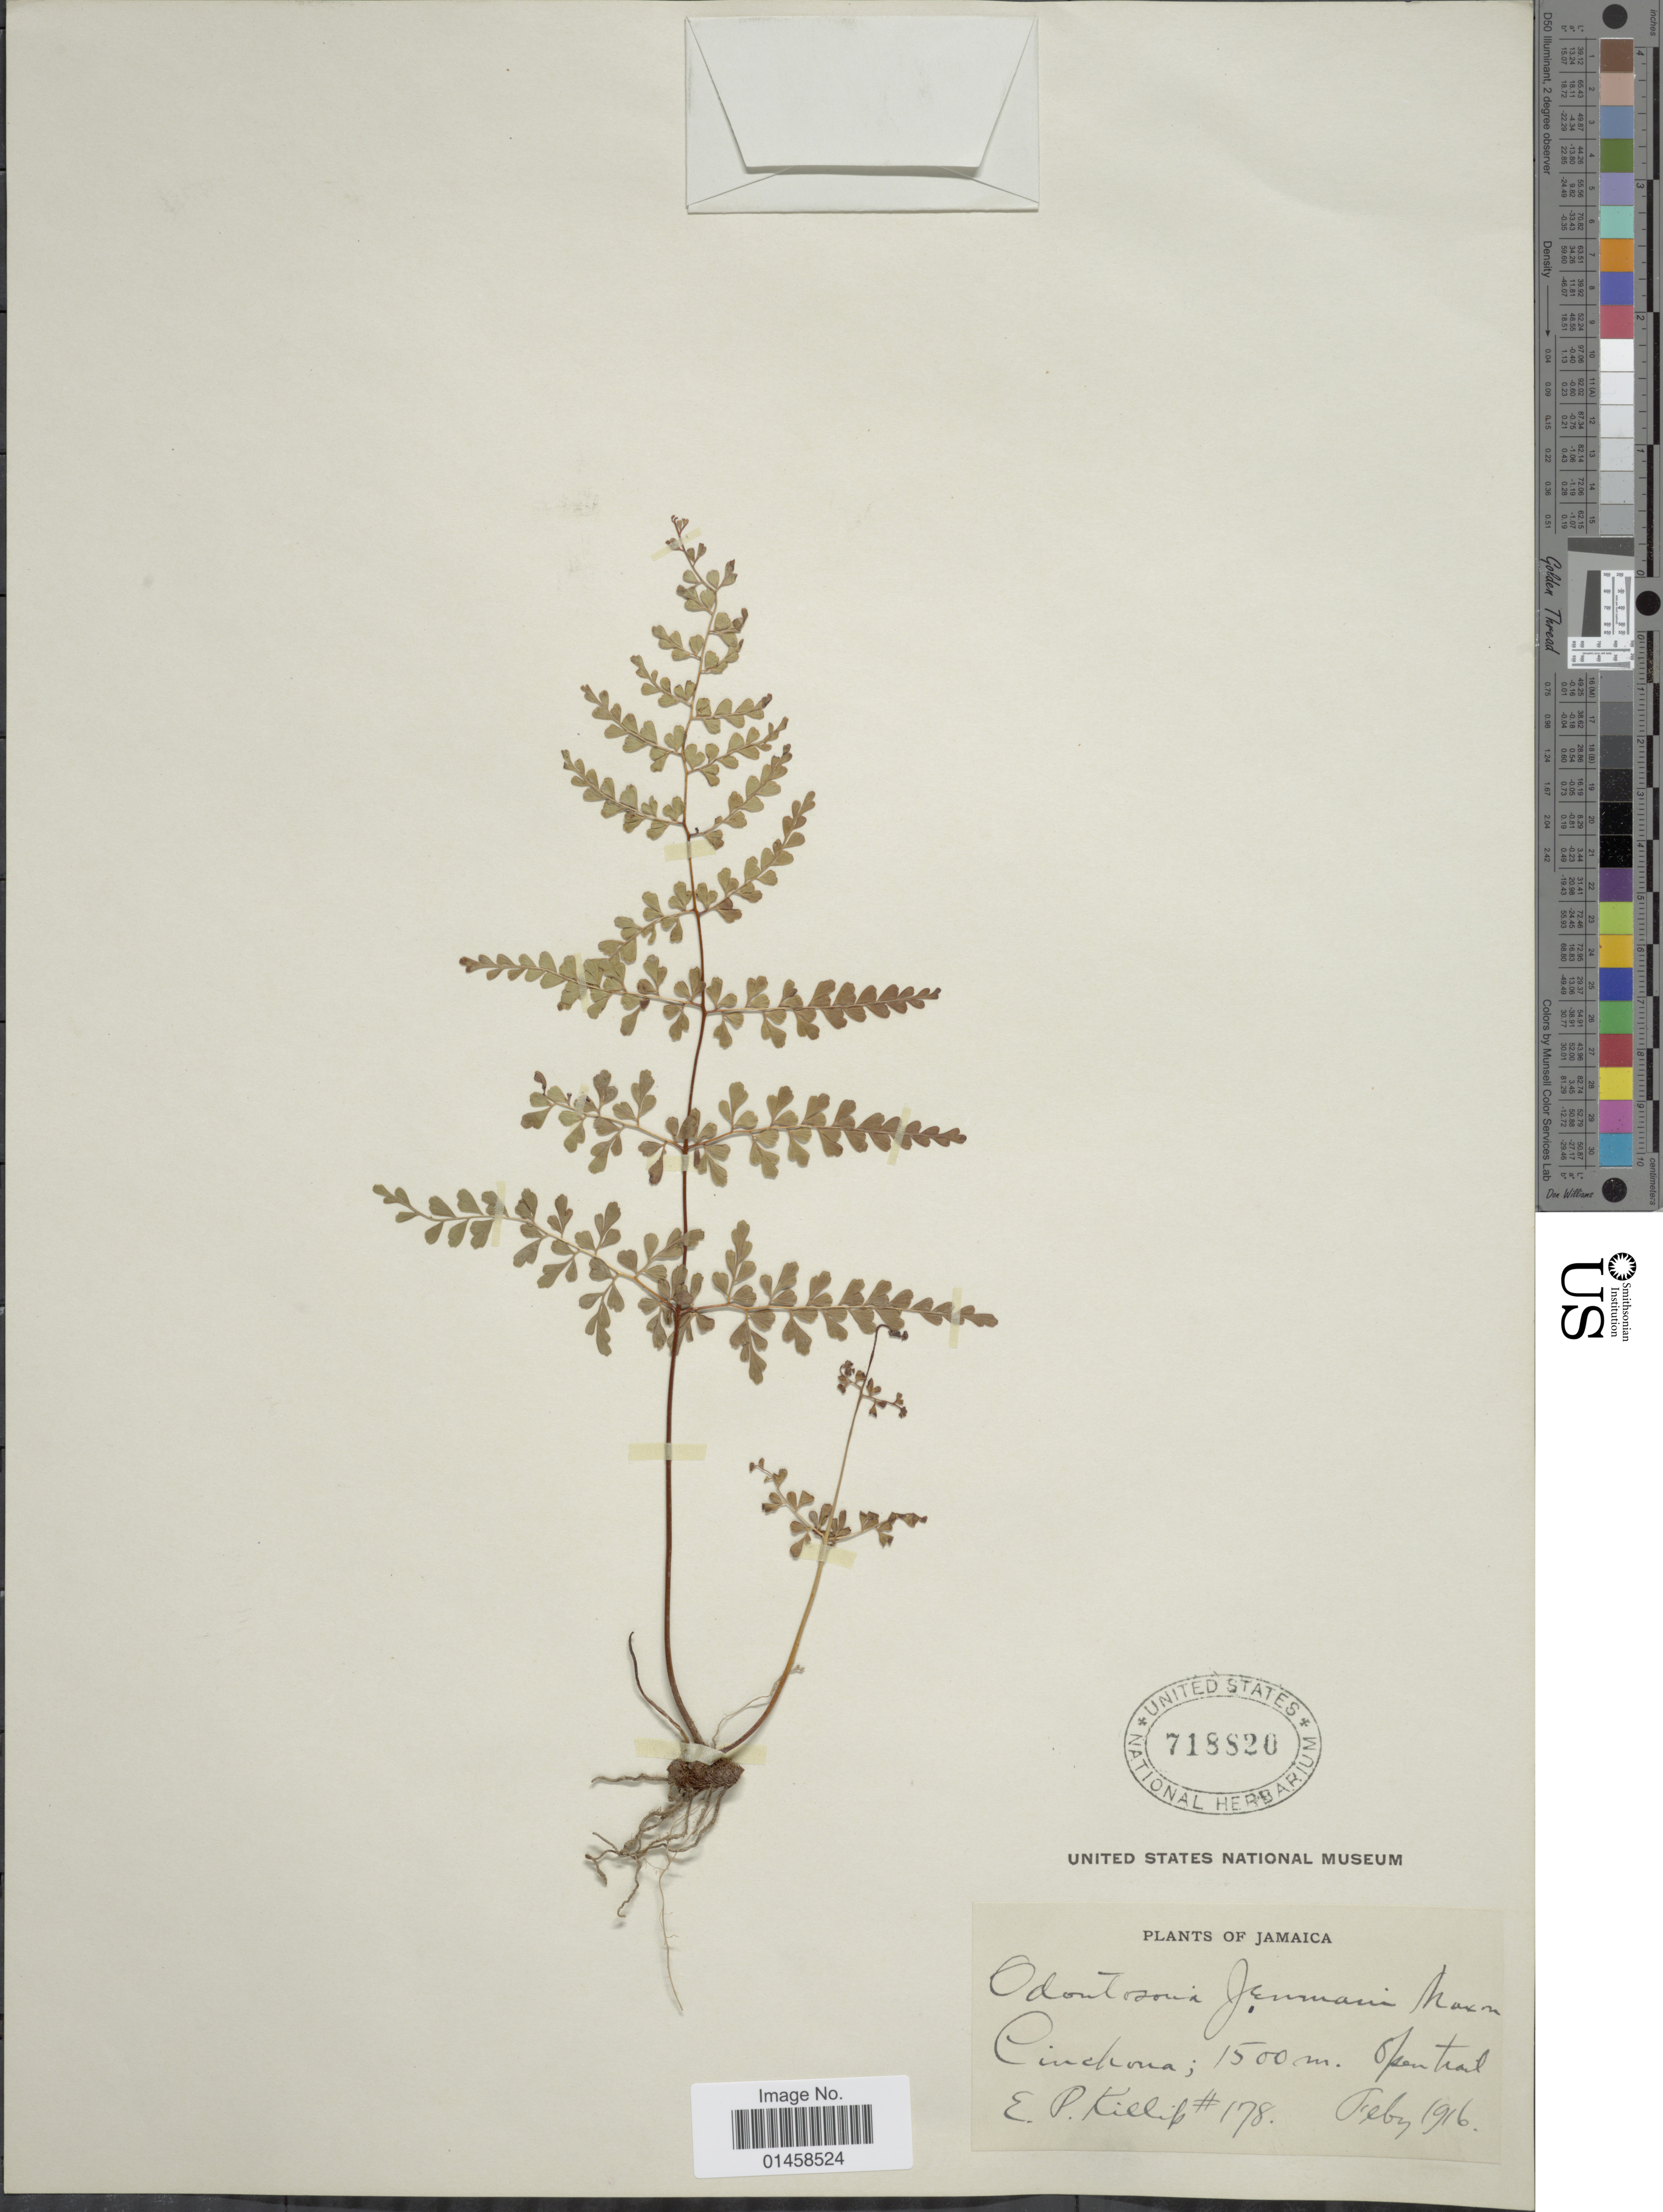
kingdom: Plantae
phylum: Tracheophyta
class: Polypodiopsida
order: Polypodiales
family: Lindsaeaceae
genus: Odontosoria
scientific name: Odontosoria jenmanii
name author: Maxon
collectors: E. P. Killip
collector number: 178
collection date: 1916-02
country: Jamaica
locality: Cinchona, Open trail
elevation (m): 1500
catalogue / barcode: US 718820